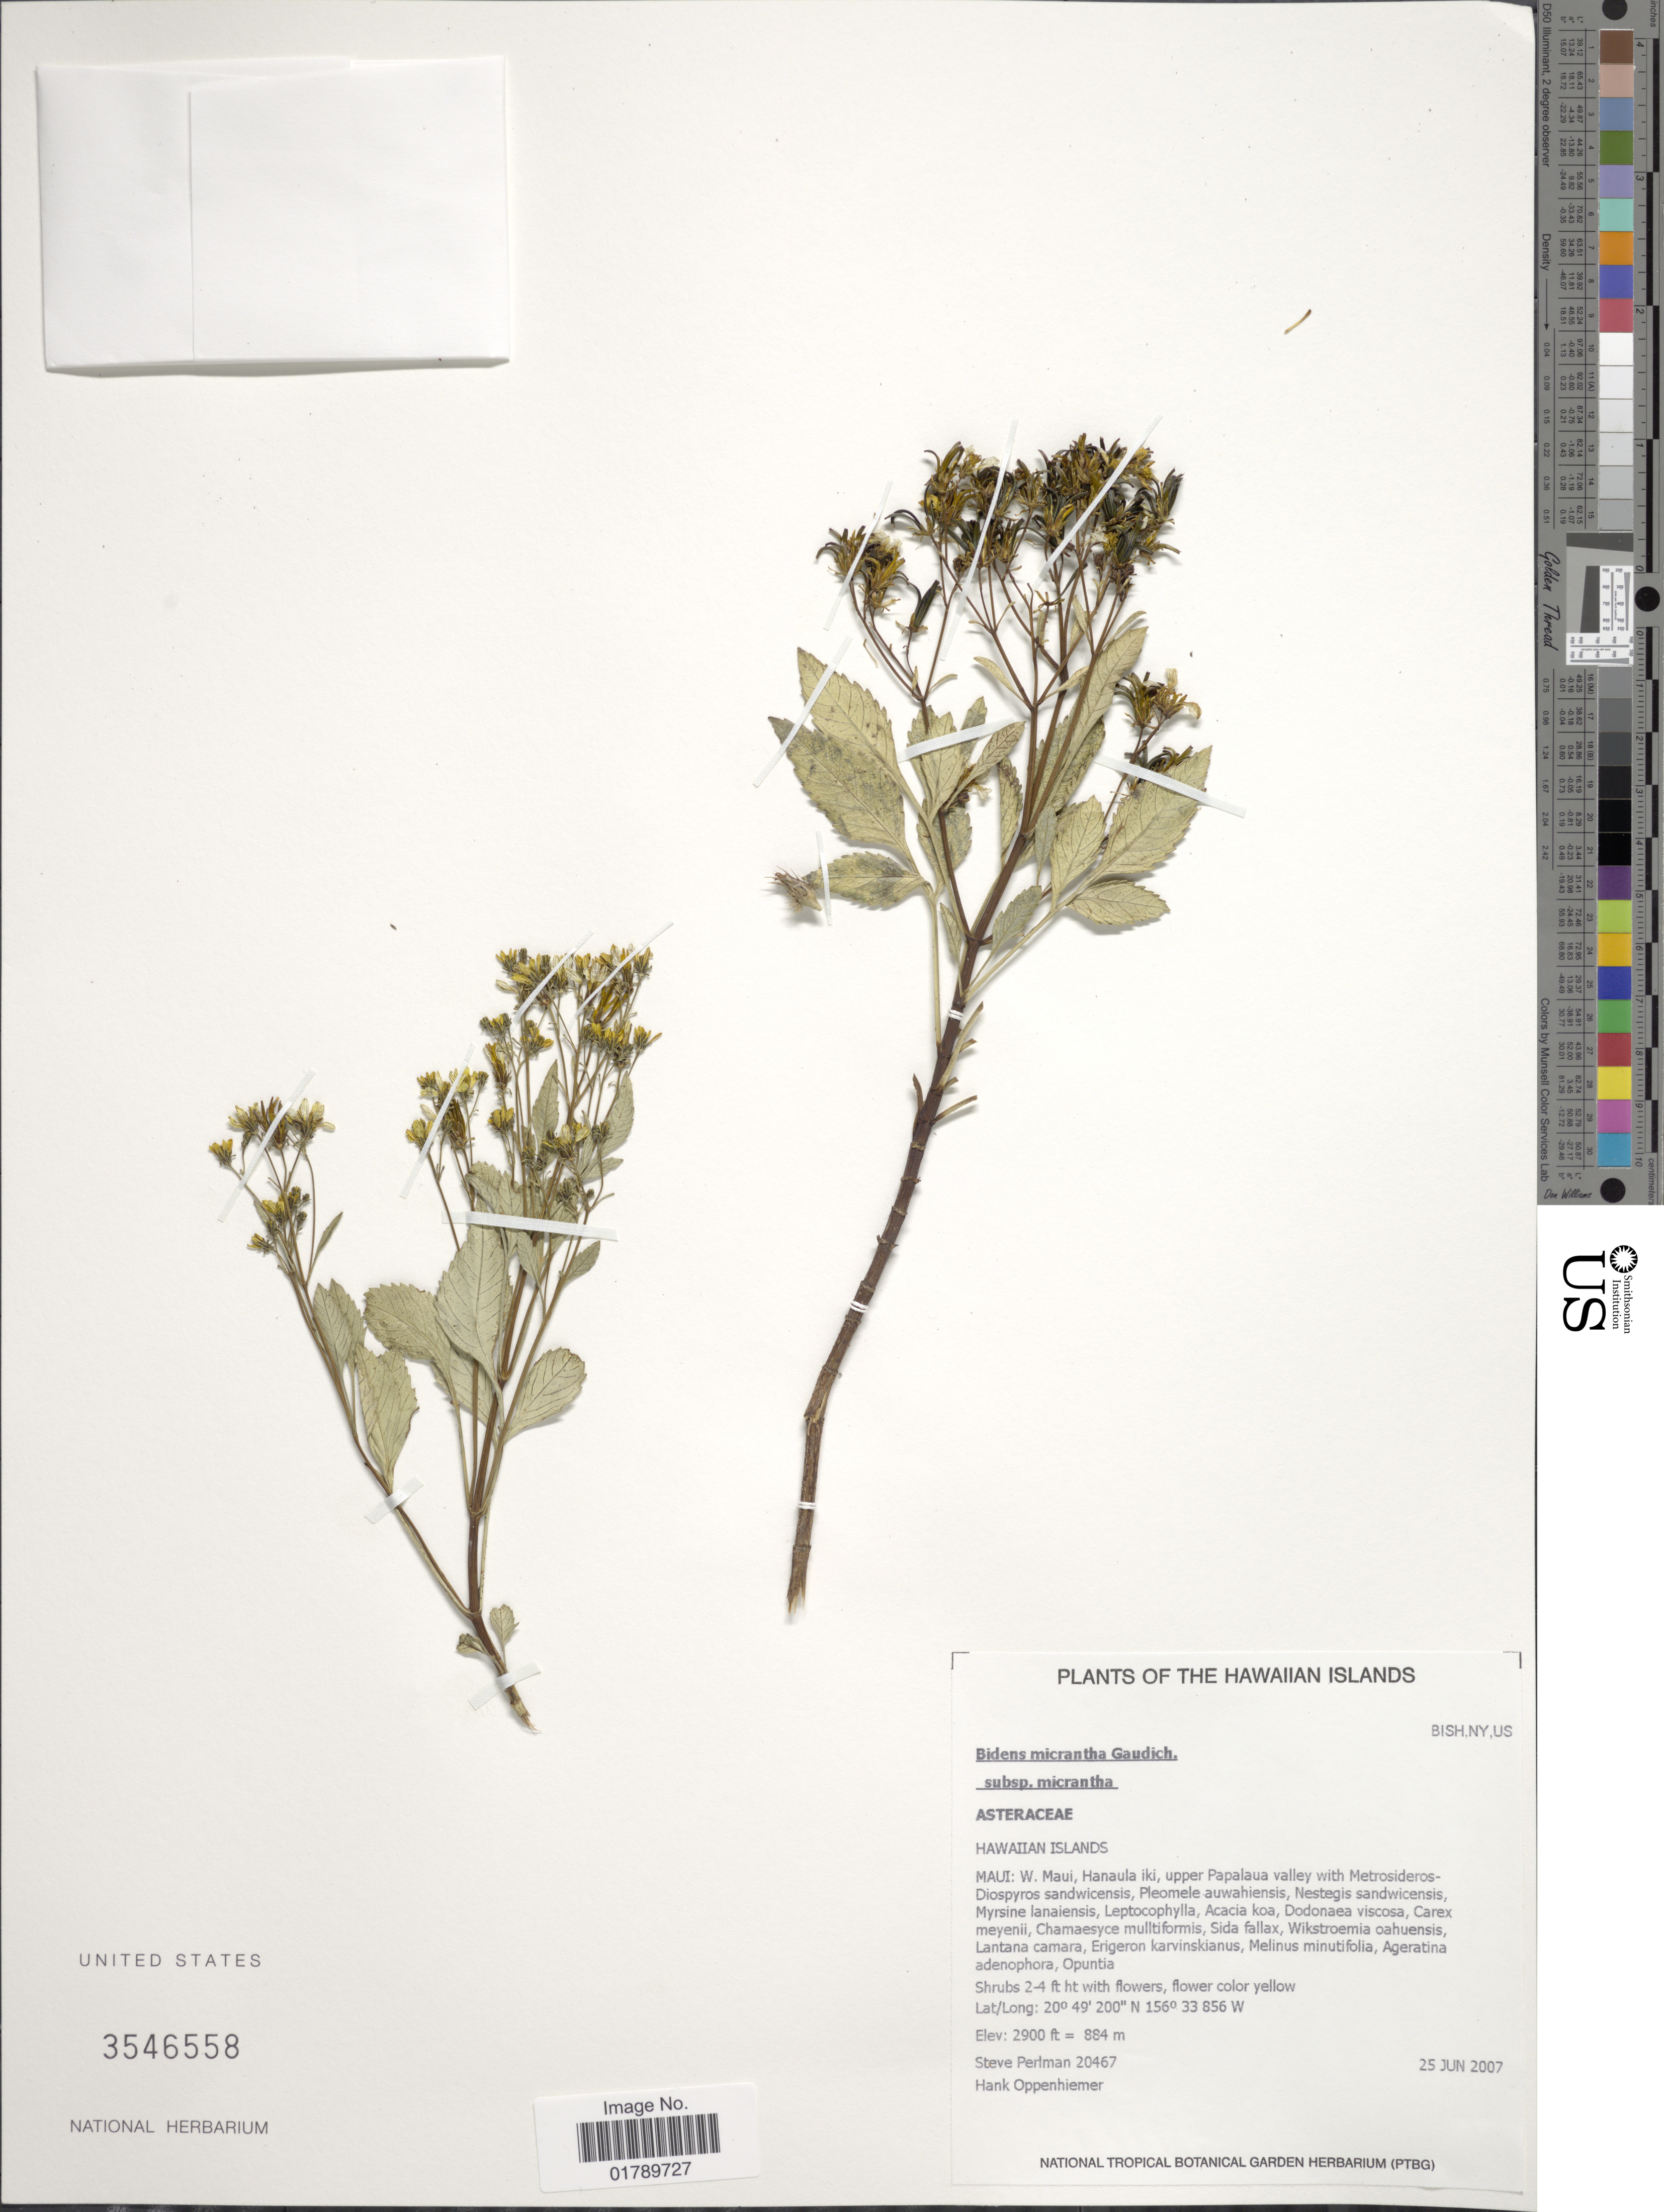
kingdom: Plantae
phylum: Tracheophyta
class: Magnoliopsida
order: Asterales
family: Asteraceae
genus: Bidens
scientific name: Bidens micrantha subsp. kalealaha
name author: Nagata & Ganders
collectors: S. Perlman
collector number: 20467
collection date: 2007-06-25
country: United States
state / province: Hawaii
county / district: Maui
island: Maui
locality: Hanaila iki,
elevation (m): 884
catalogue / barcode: US 3546558